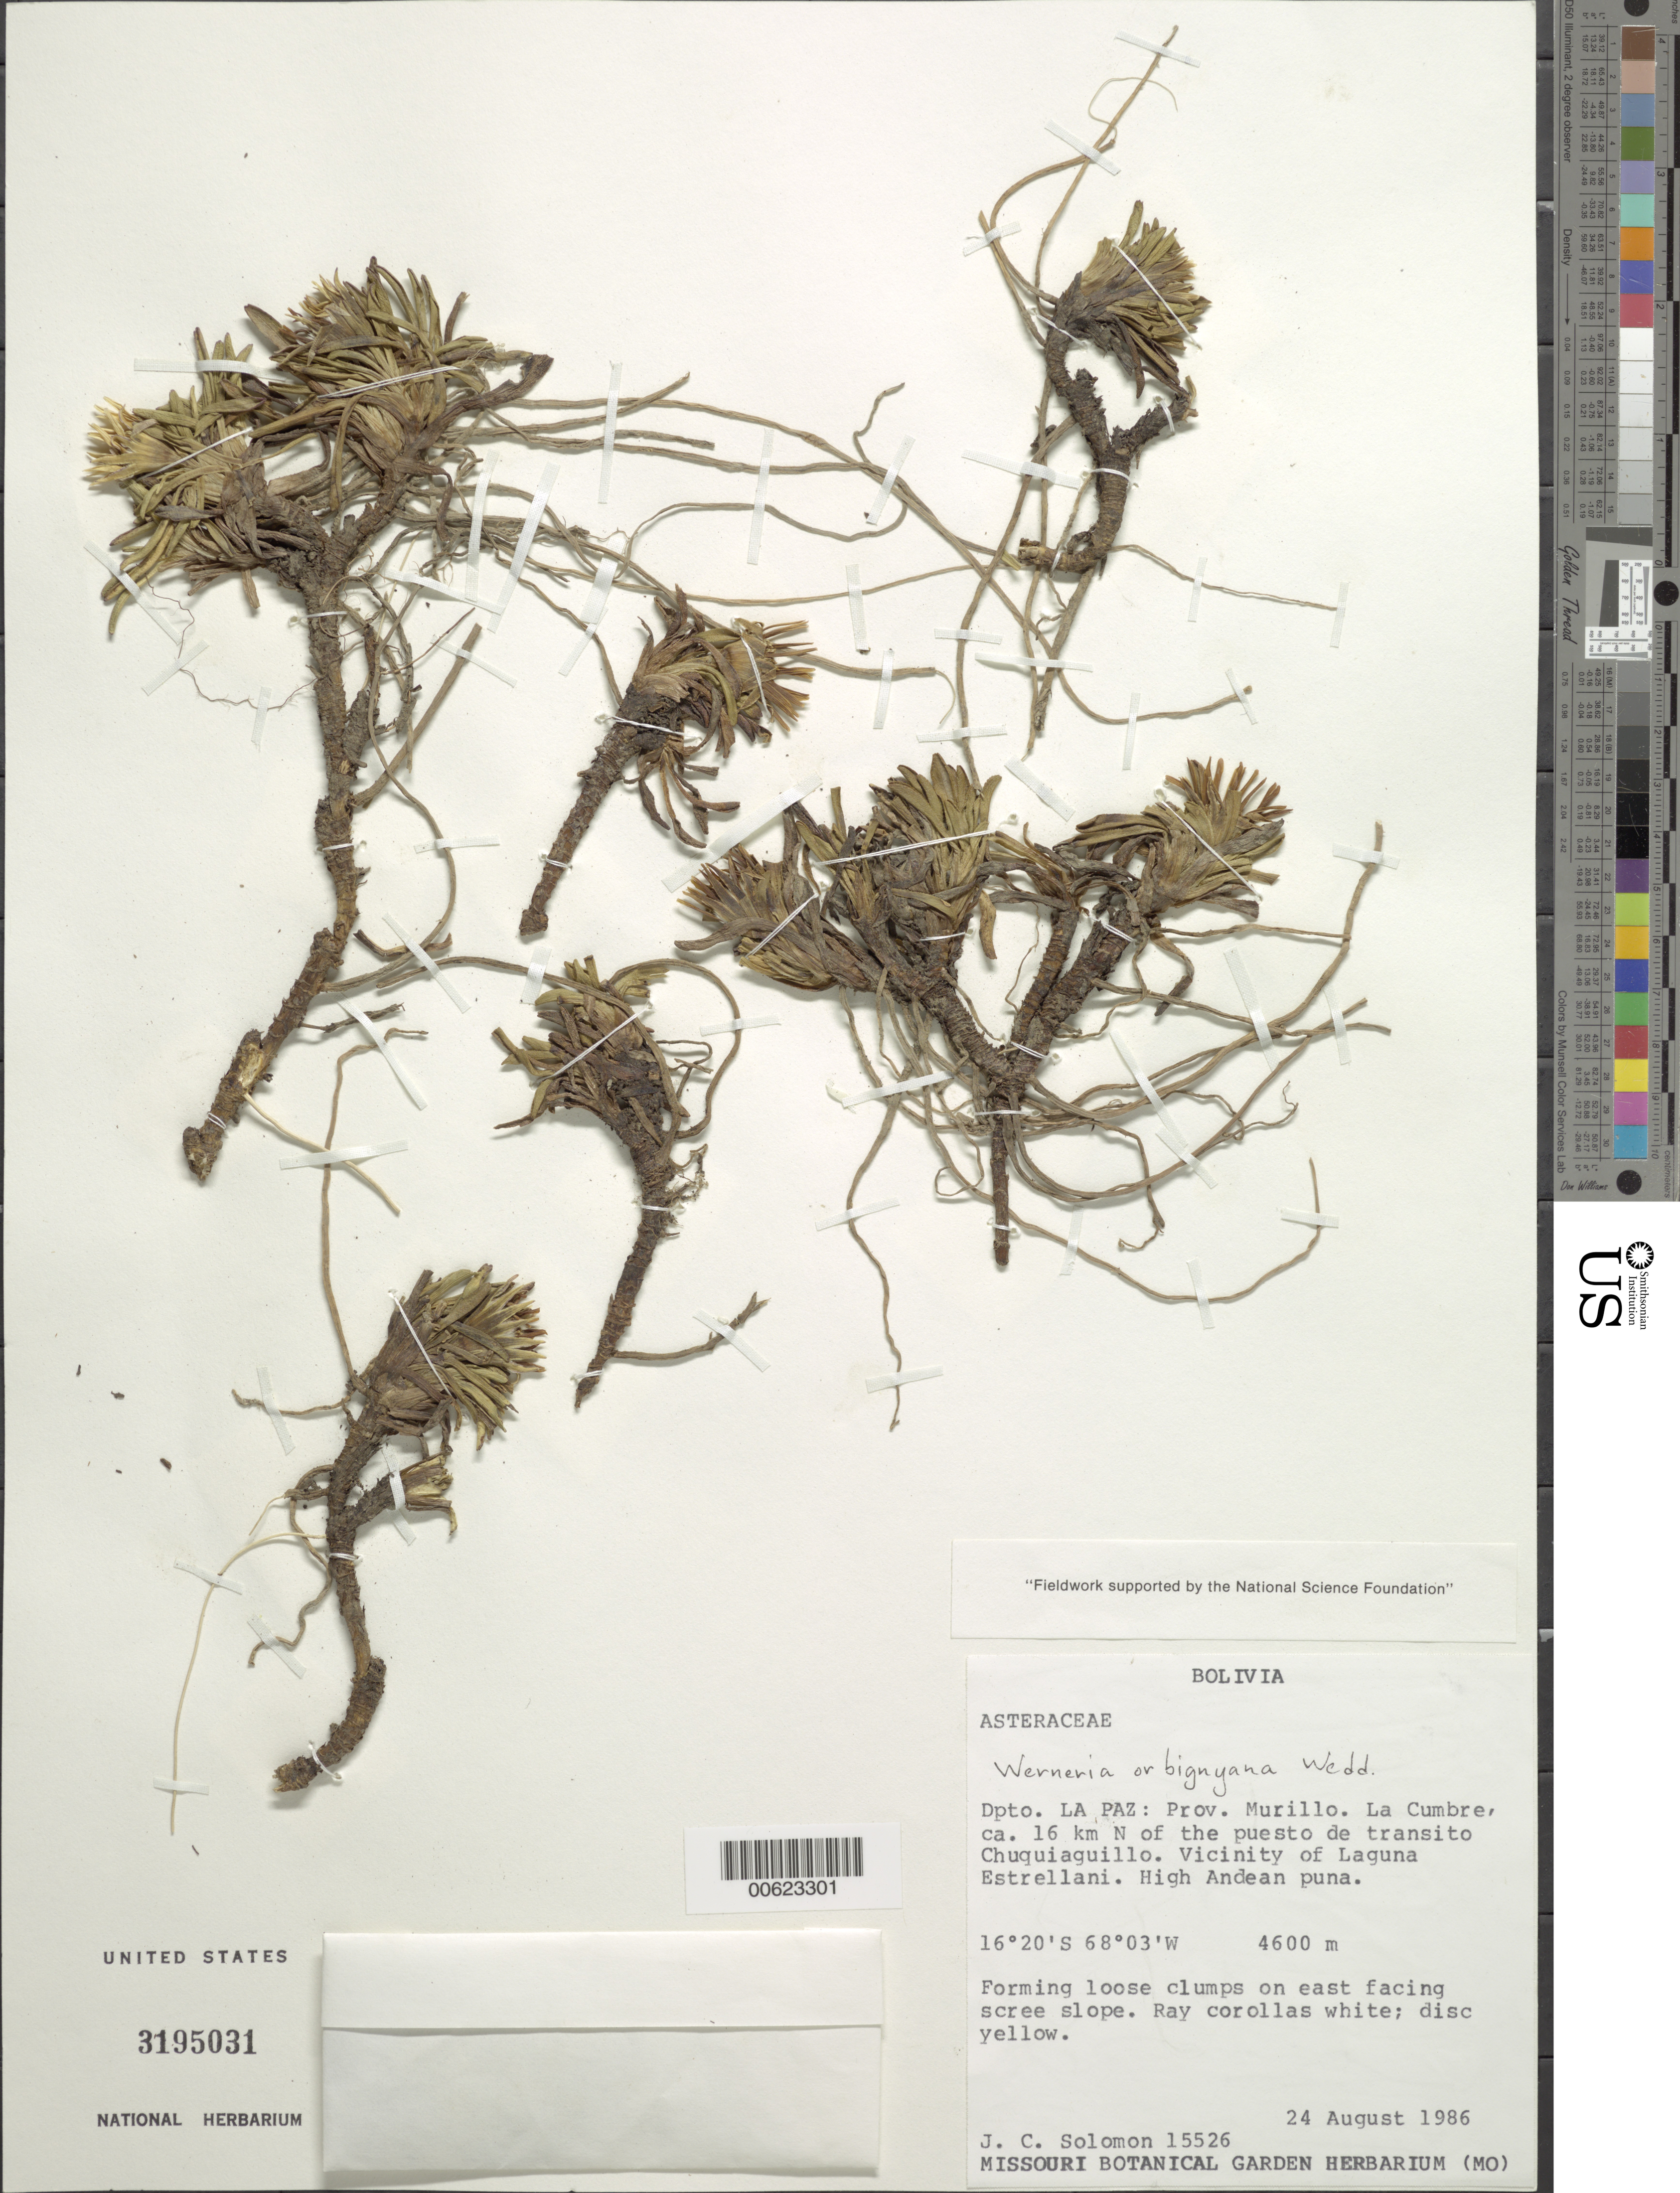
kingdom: Plantae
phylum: Tracheophyta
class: Magnoliopsida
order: Asterales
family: Asteraceae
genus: Werneria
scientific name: Werneria orbignyana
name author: Wedd.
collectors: J. C. Solomon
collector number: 15526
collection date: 1986-08-24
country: Bolivia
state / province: La Paz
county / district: Murillo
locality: La Cumbre, ca. 16 km N of puesto de transito Chuguiaguillo; vicinity of Laguna Estrellani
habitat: High Andean puna, on east facing scree slope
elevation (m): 4600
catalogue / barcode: US 3195031